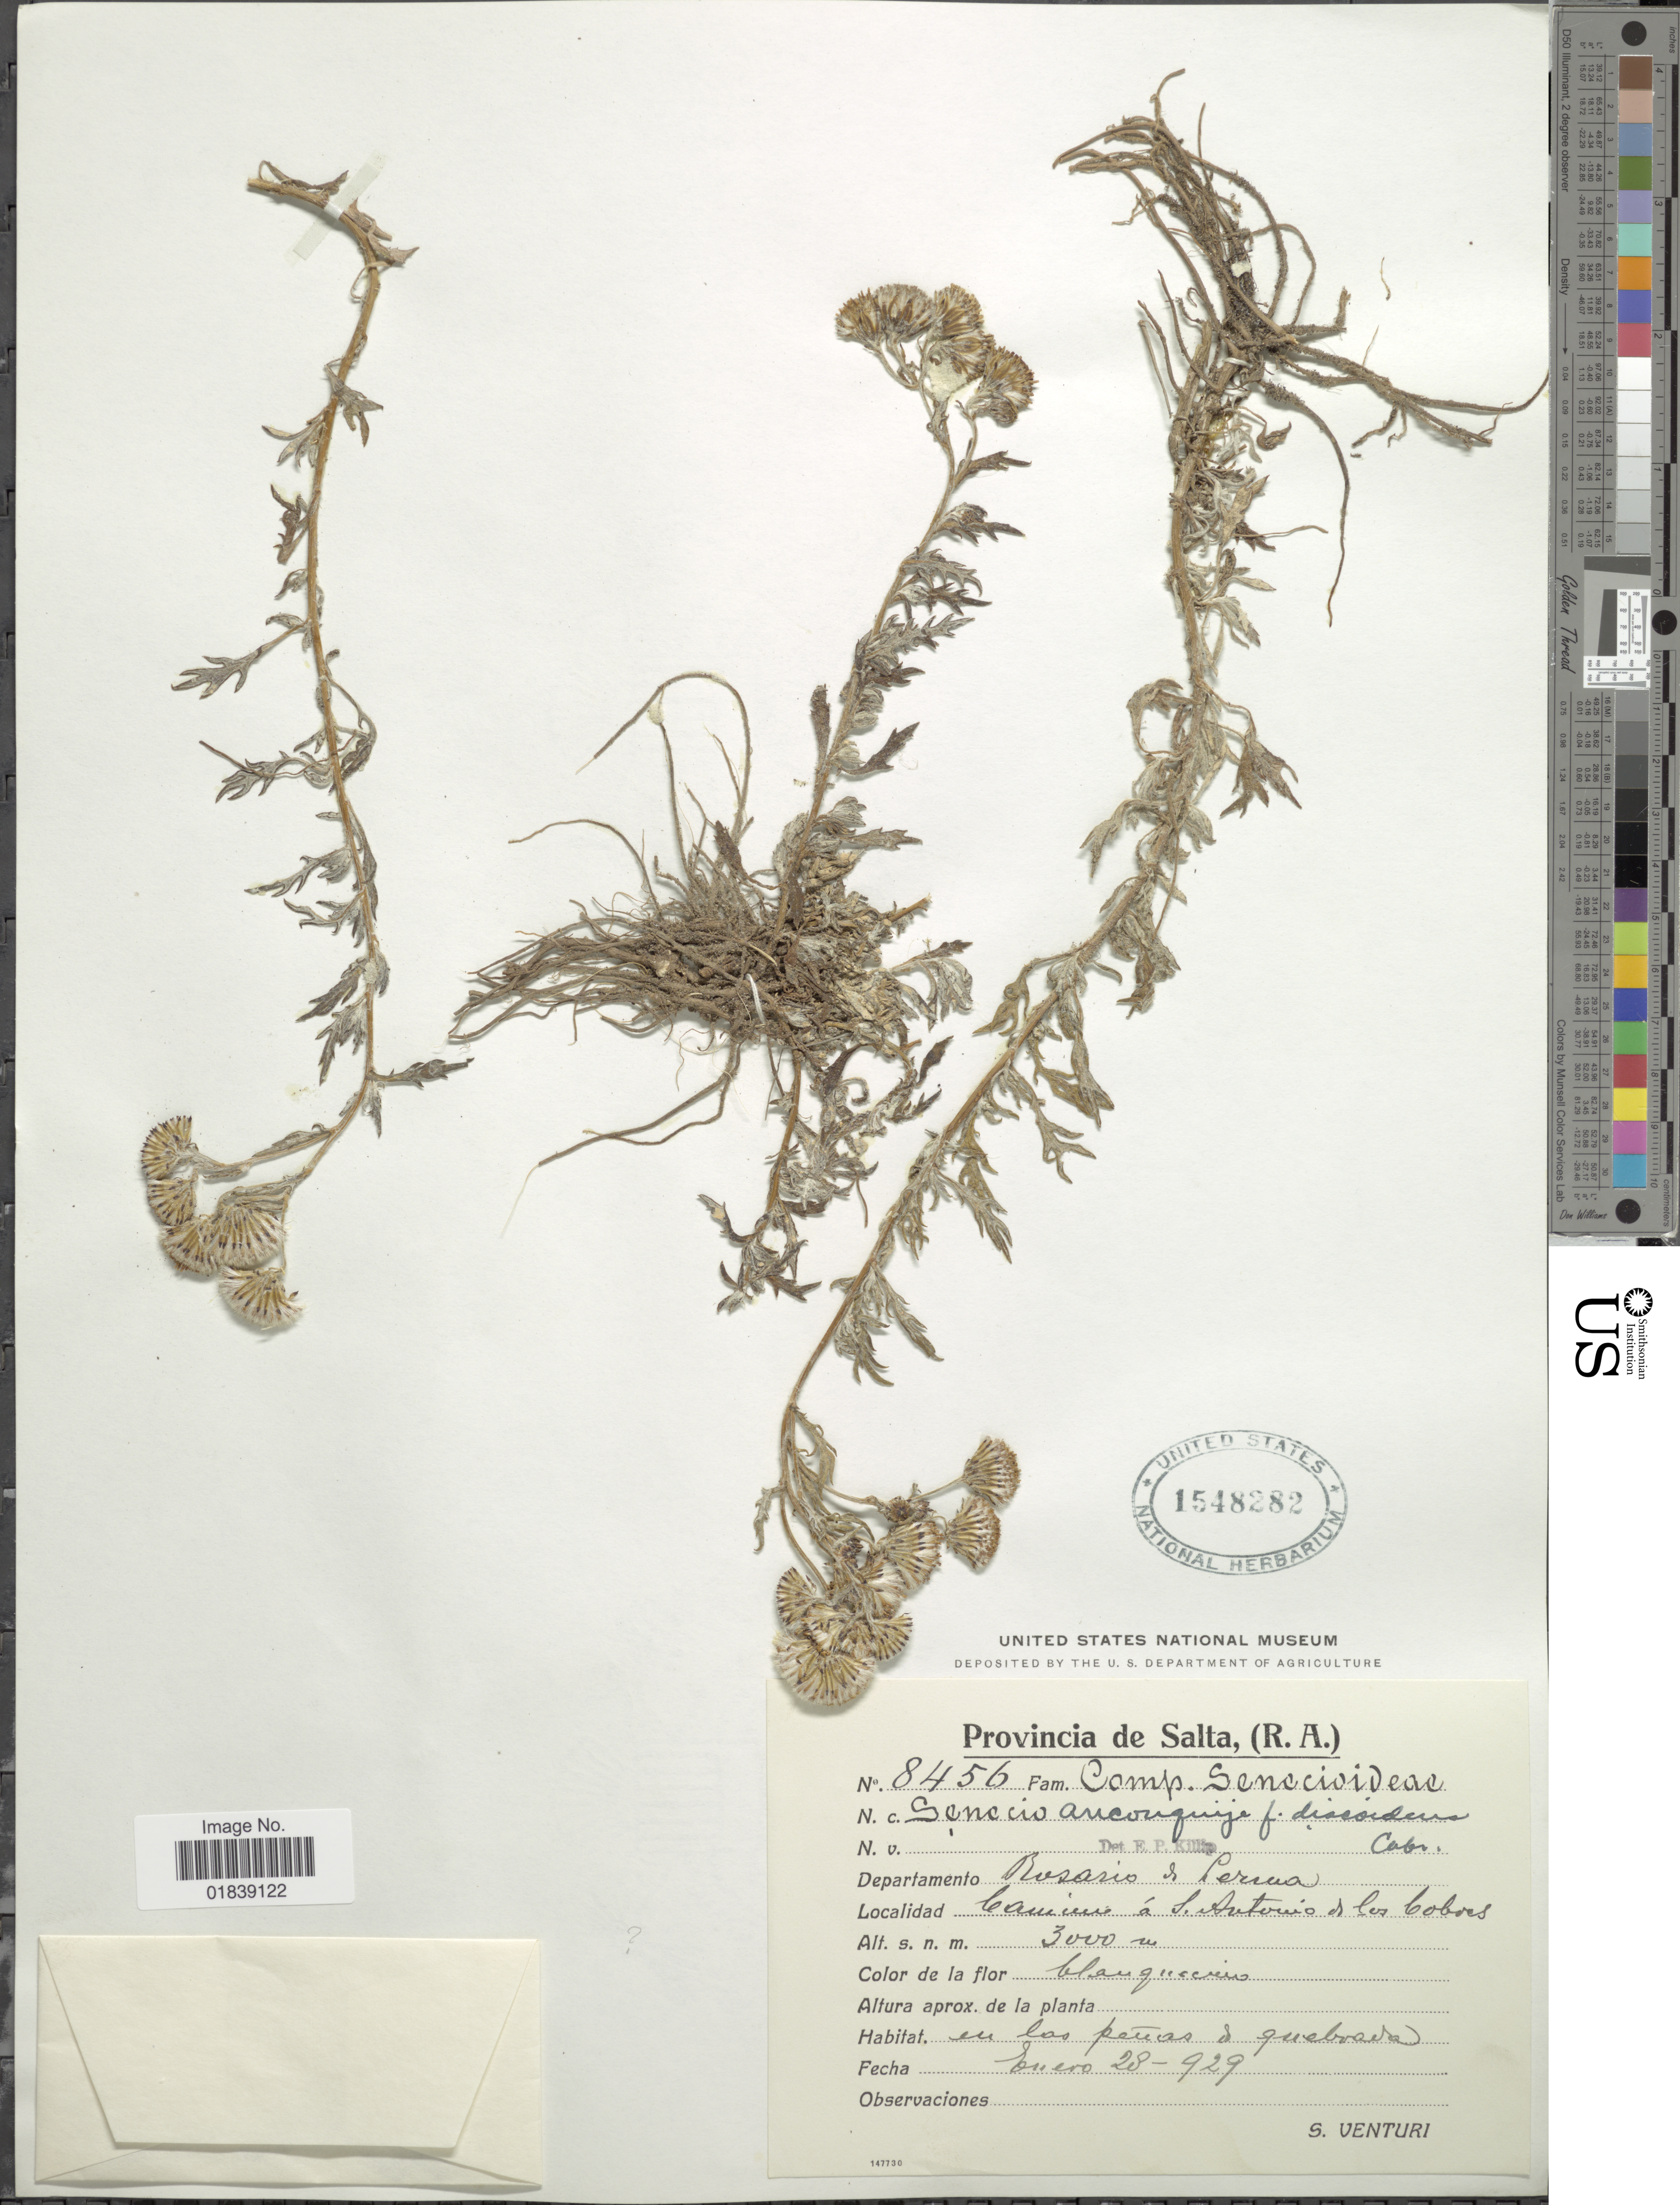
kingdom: Plantae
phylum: Tracheophyta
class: Magnoliopsida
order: Asterales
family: Asteraceae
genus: Senecio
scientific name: Senecio anconquijae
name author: Cabrera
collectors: S. Venturi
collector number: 8456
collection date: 1929-01-28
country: Argentina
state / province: Salta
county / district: Rosario de Lerma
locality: Road to S. Antonio de los Cobres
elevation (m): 3000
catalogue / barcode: US 1548282